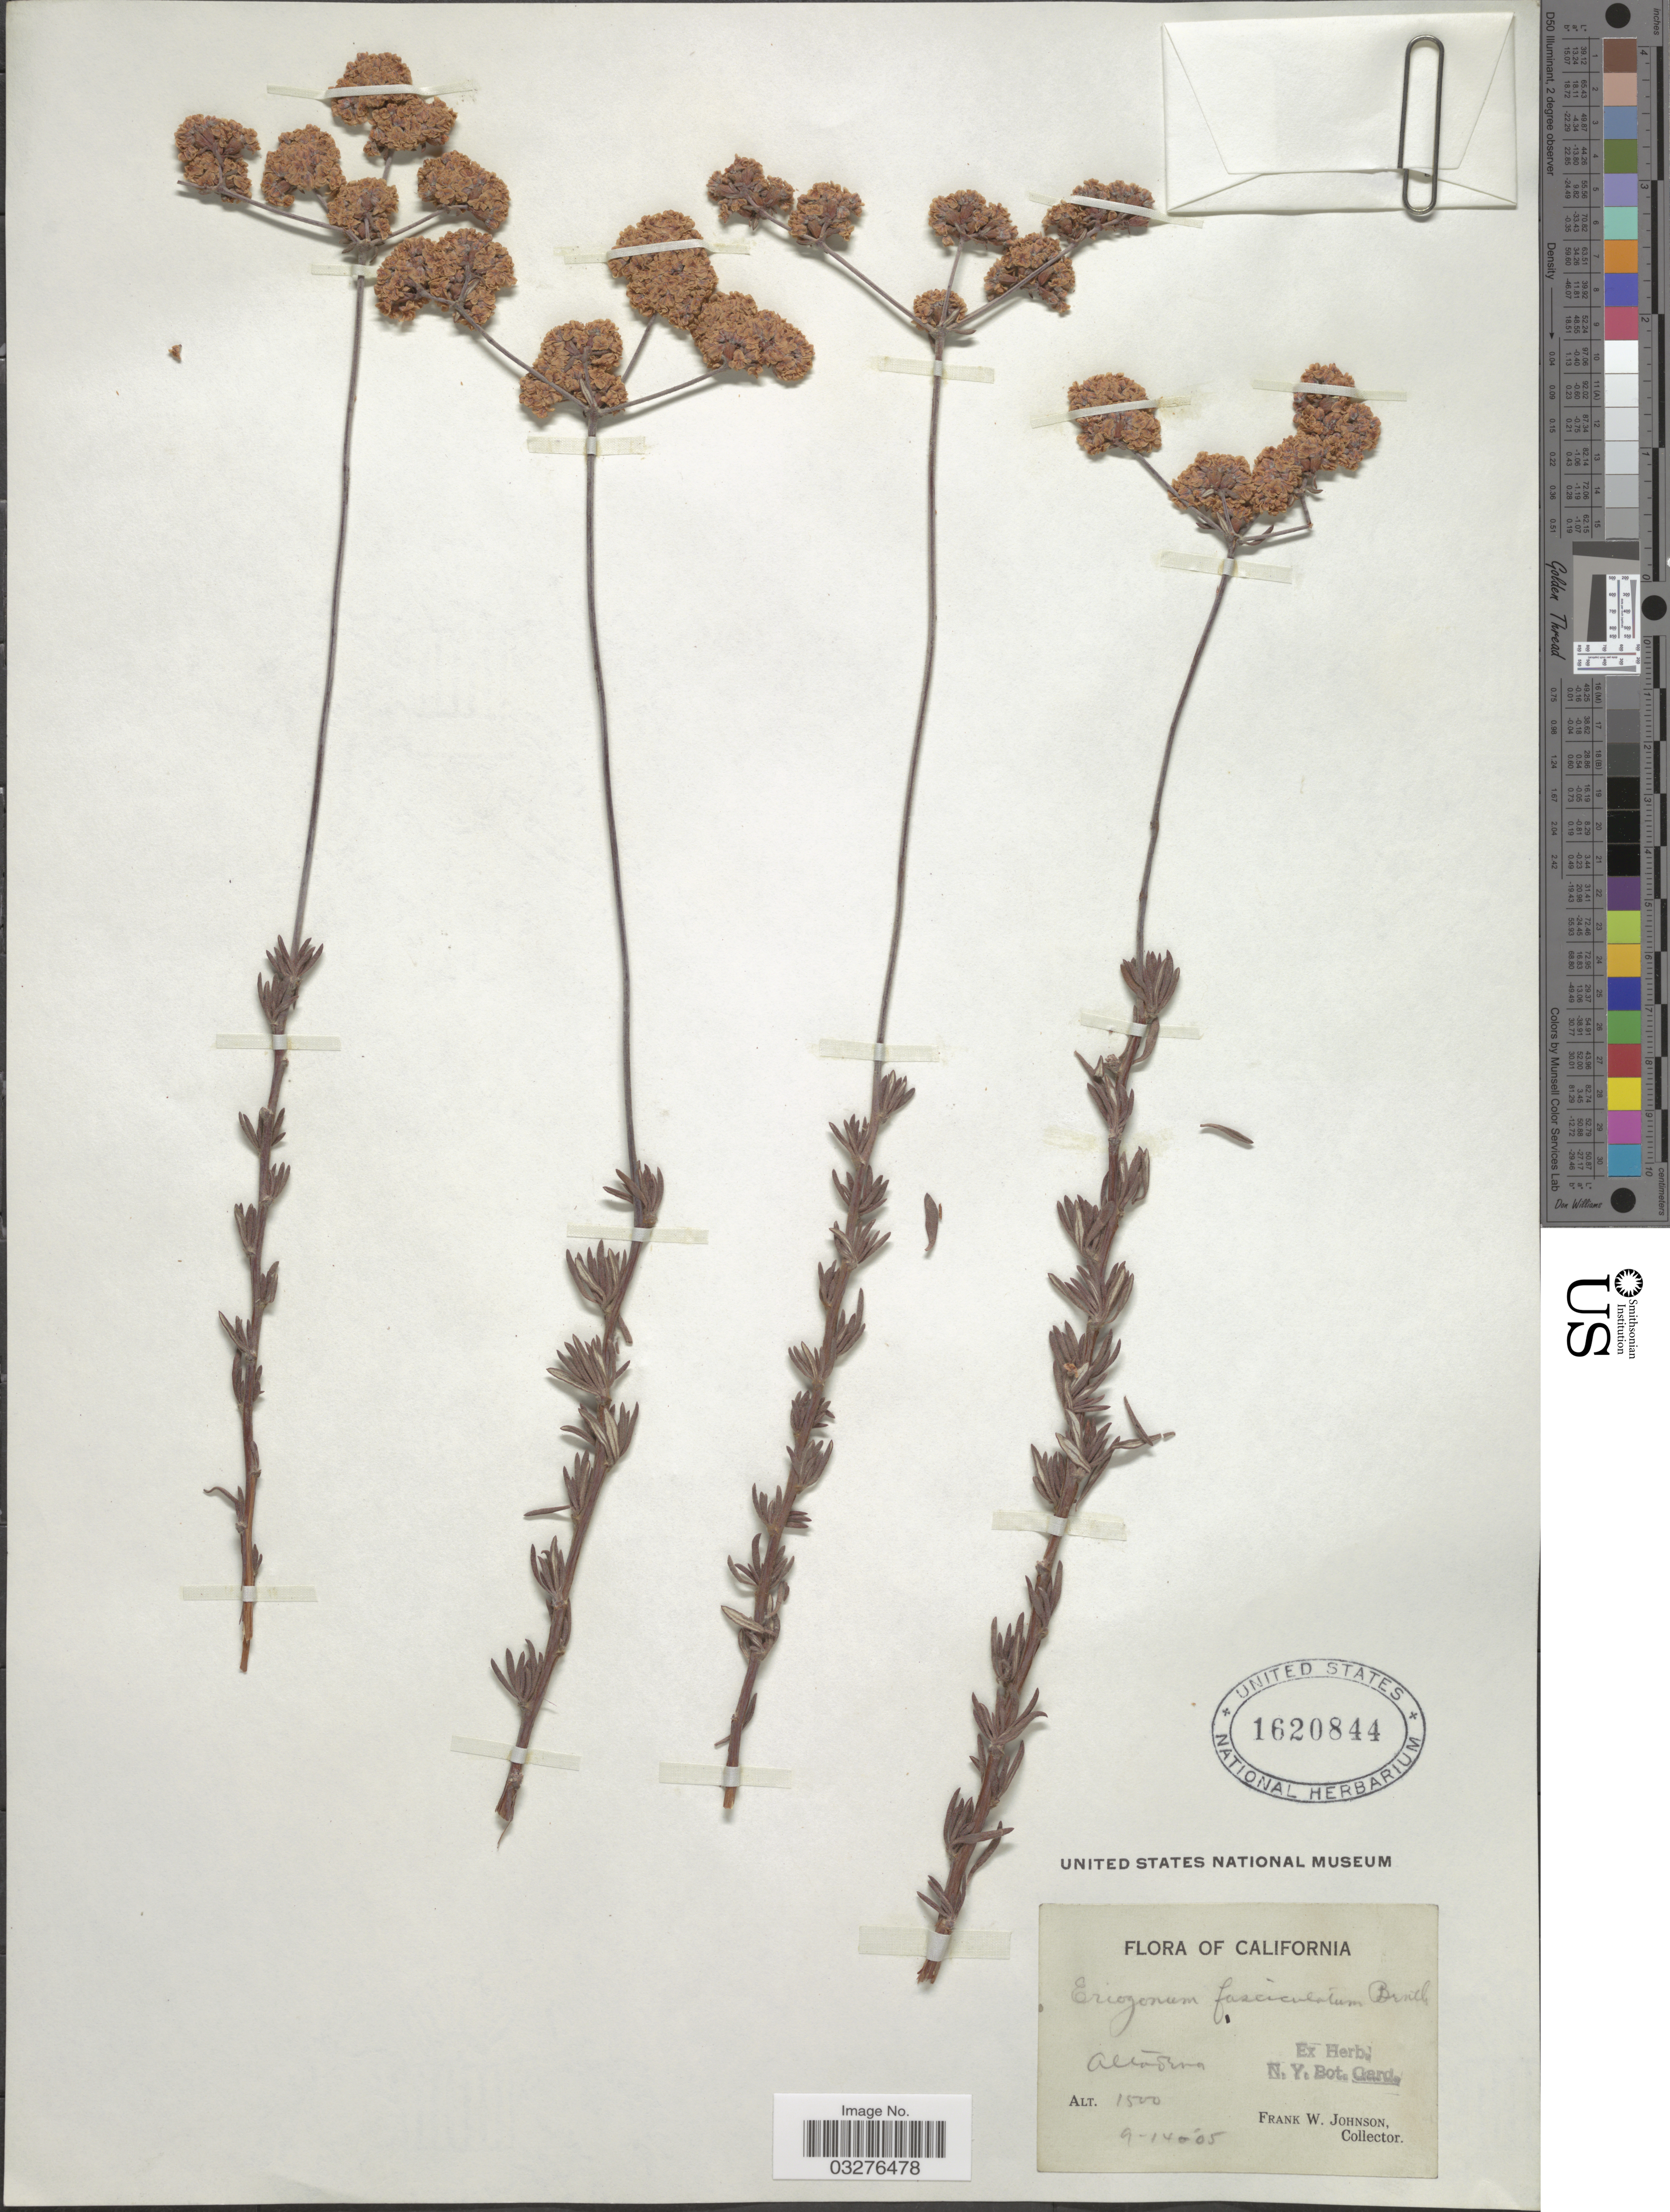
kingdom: Plantae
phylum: Tracheophyta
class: Magnoliopsida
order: Caryophyllales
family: Polygonaceae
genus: Eriogonum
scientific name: Eriogonum fasciculatum var. polifolium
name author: (Benth.) Torr. & A. Gray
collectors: F. W. Johnson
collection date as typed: Transcribed d/m/y: 14/9/5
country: United States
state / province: California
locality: Altadena.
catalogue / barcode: US 1620844